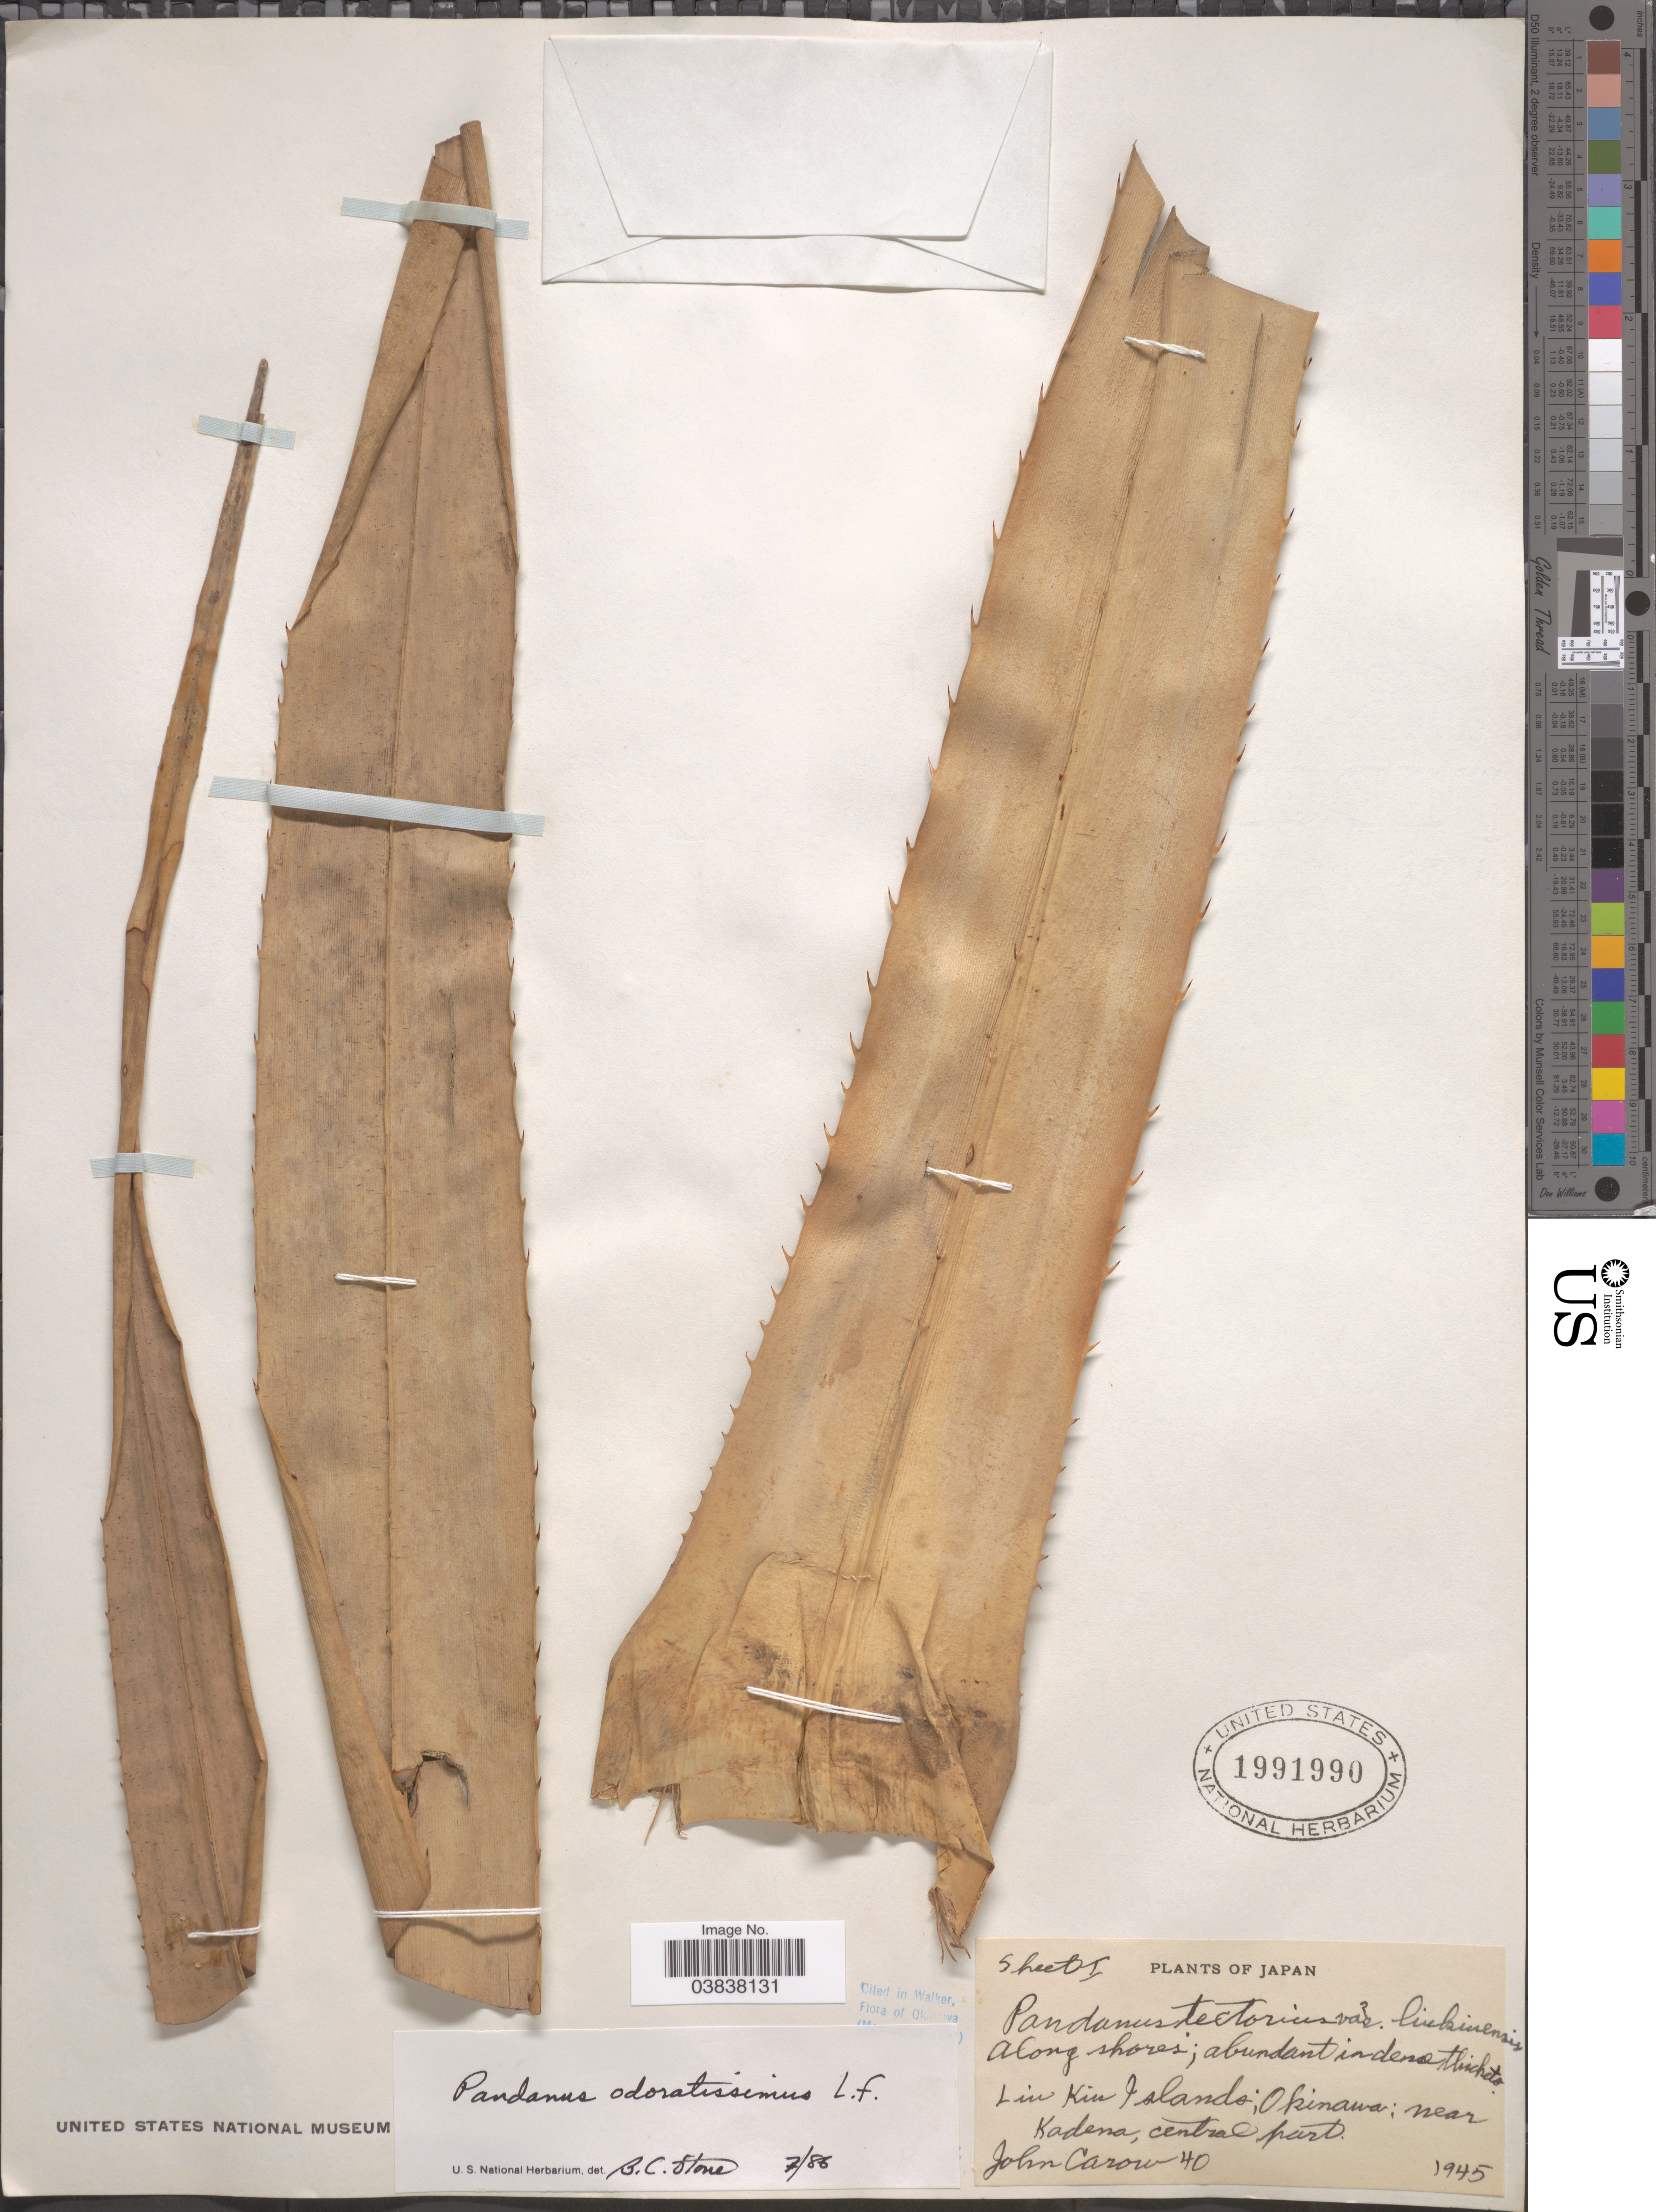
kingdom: Plantae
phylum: Tracheophyta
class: Liliopsida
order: Pandanales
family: Pandanaceae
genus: Pandanus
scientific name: Pandanus odoratissimus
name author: L. f.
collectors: J. Carow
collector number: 40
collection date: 1945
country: Japan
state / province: Okinawa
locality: In dense thickets. Liu Kiu Islands; near Kadena, central part.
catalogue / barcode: US 1991990